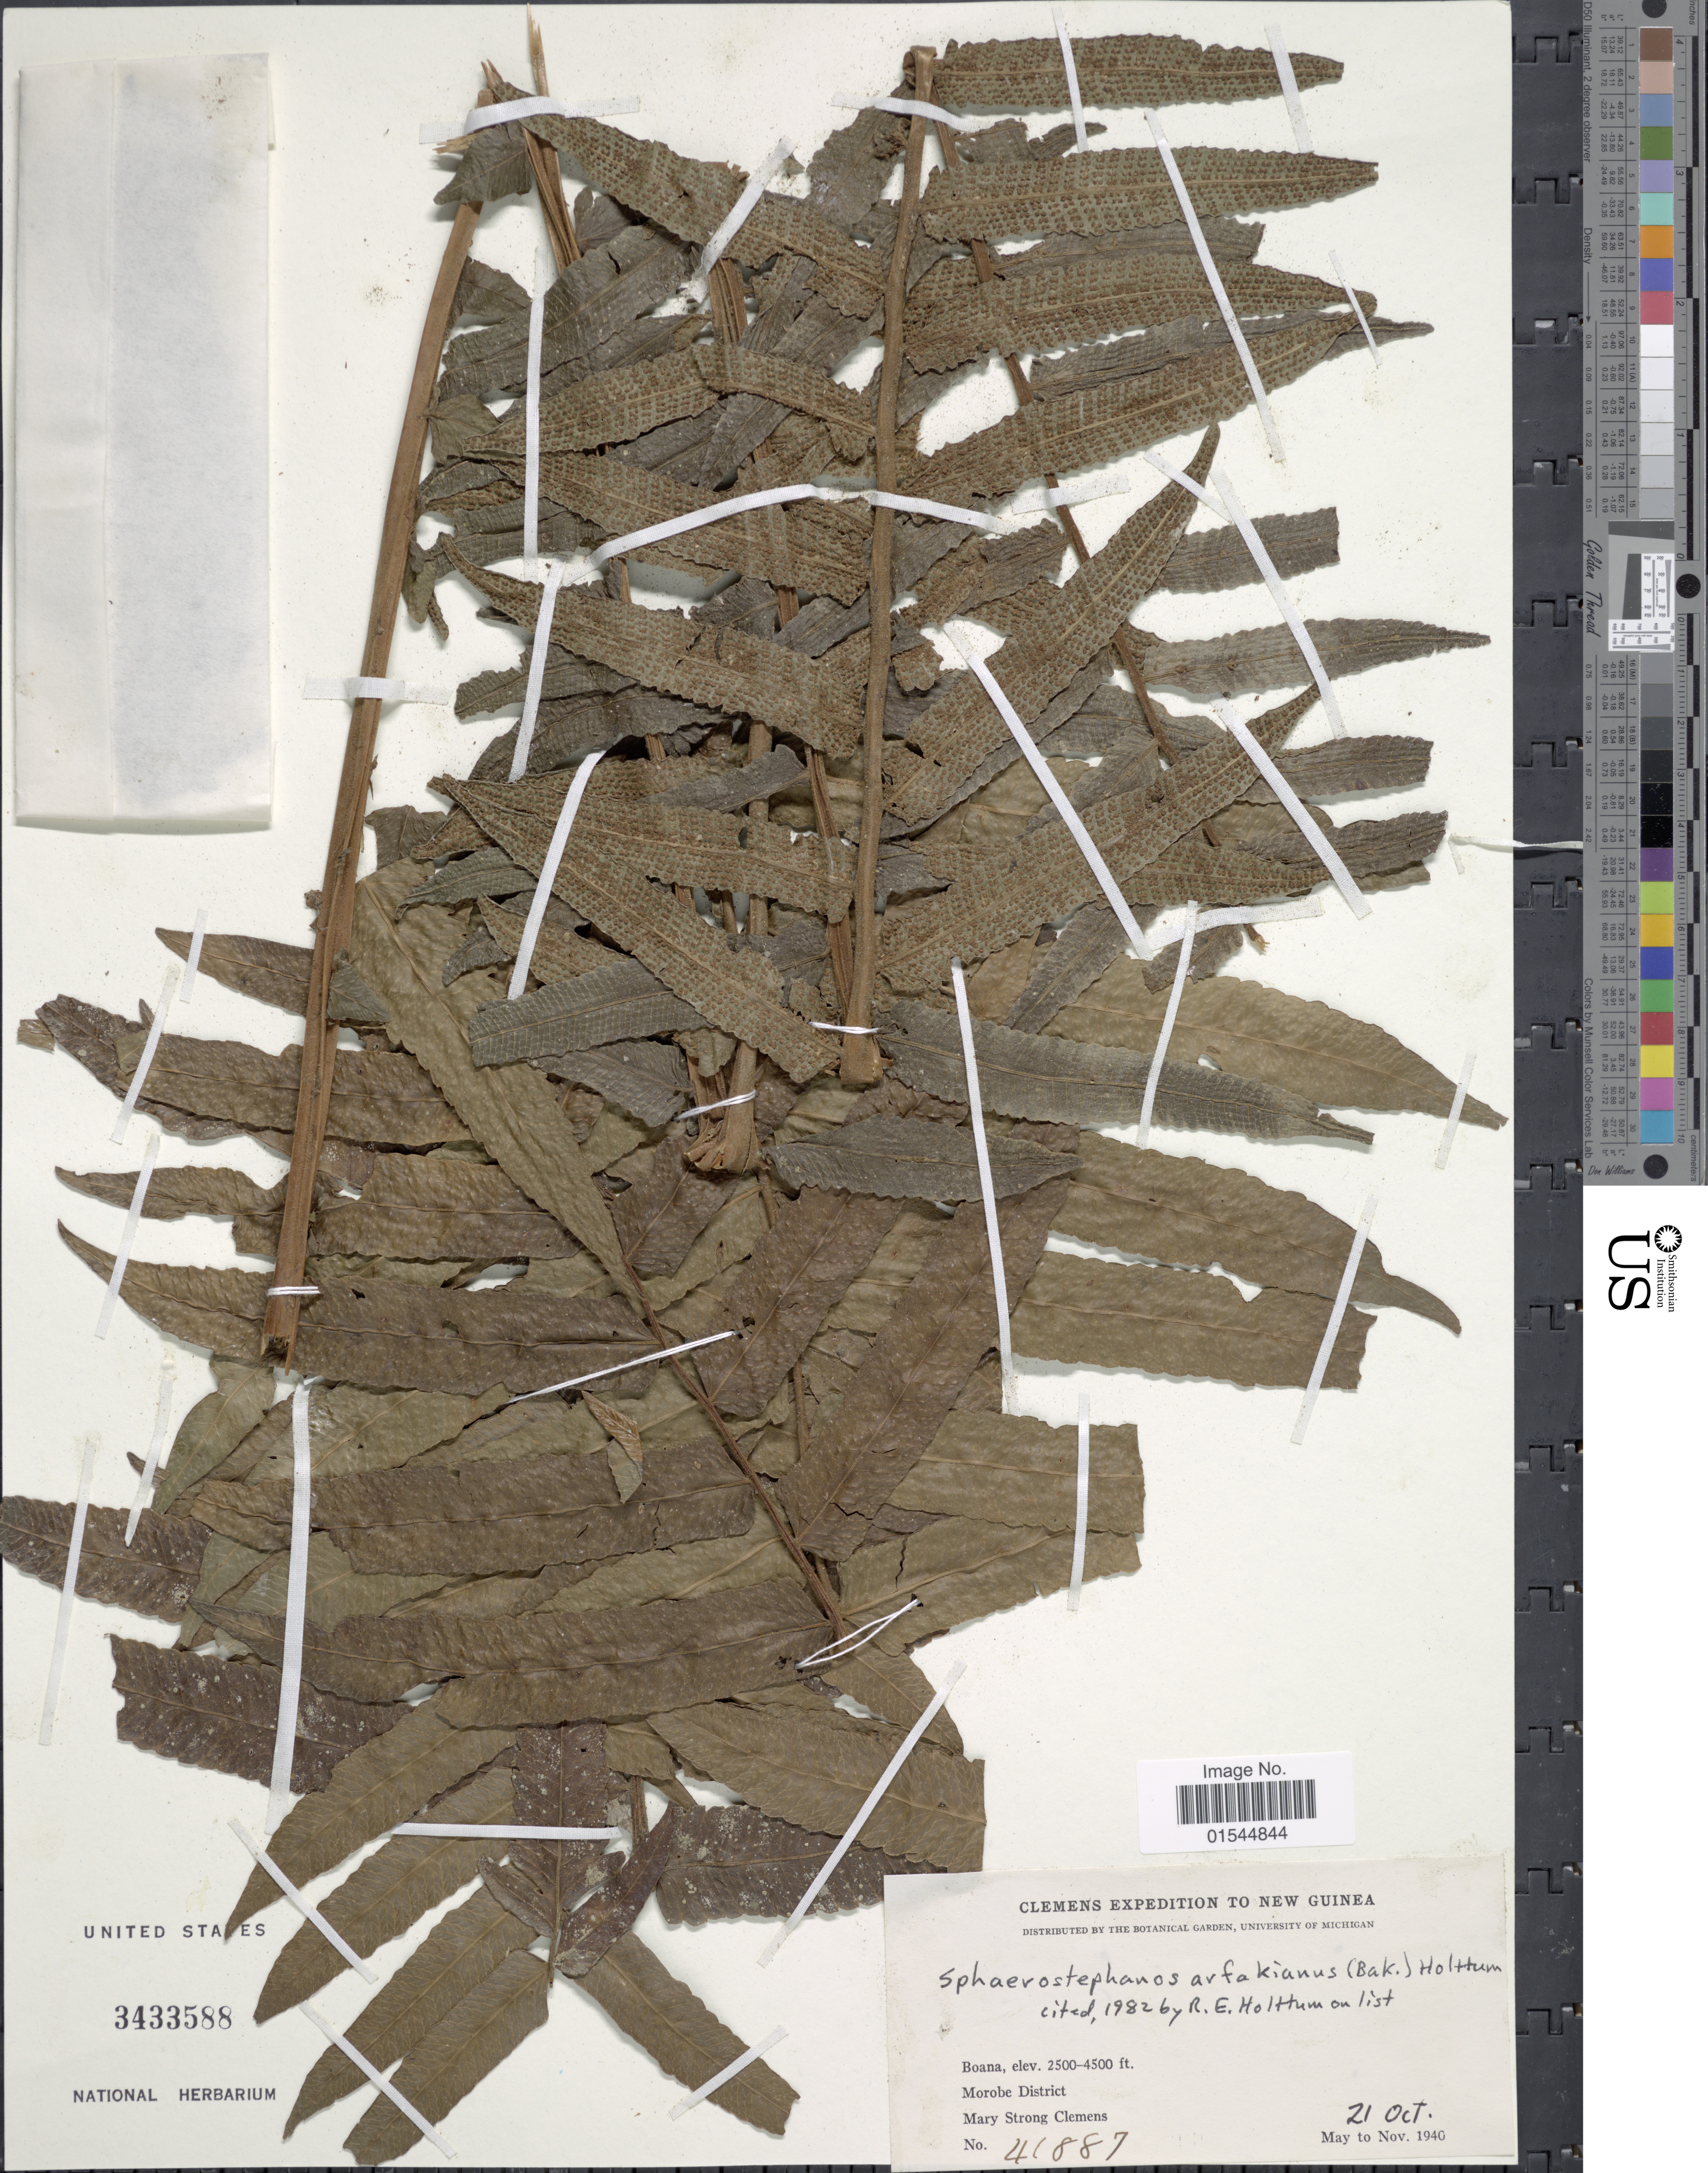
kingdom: Plantae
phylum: Tracheophyta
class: Polypodiopsida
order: Polypodiales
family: Thelypteridaceae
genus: Sphaerostephanos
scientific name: Sphaerostephanos arfakianus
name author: (Baker) Holttum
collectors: M. S. Clemens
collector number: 41887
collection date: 1940-10-21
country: Papua New Guinea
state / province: Morobe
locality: New Guinea, Boana, Morobe District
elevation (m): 762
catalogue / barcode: US 3433588